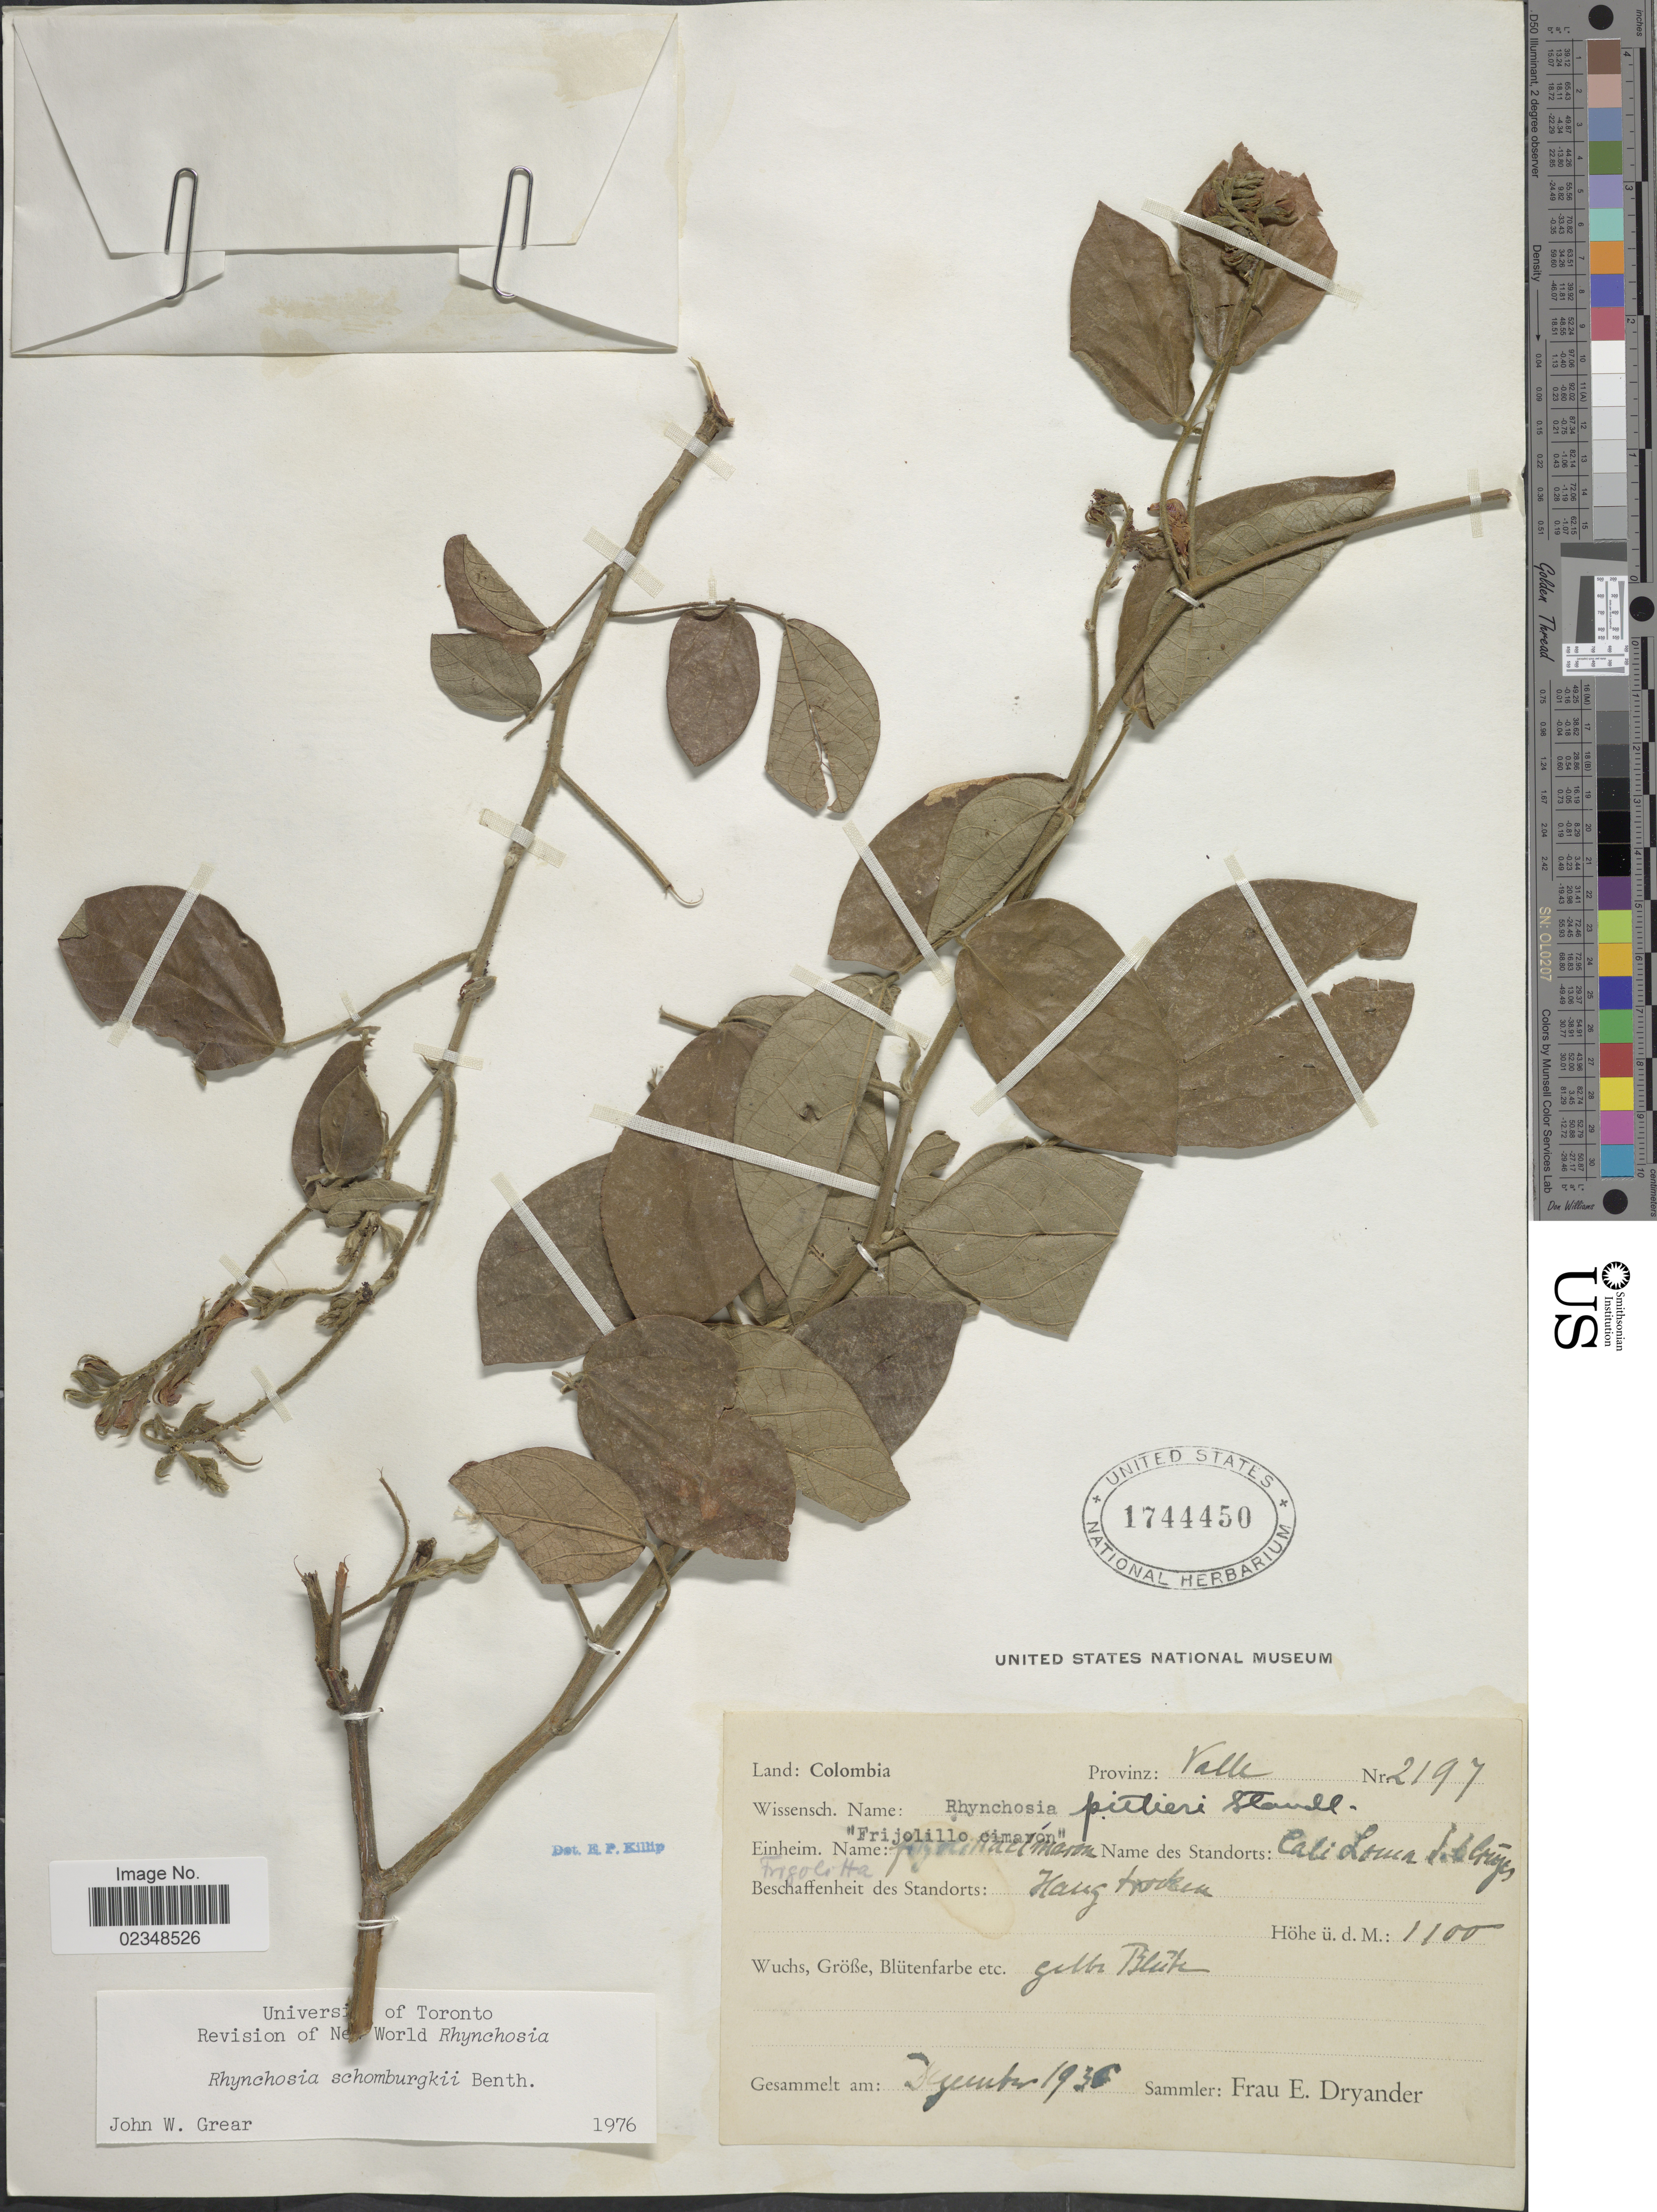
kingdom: Plantae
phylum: Tracheophyta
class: Magnoliopsida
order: Fabales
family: Fabaceae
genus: Rhynchosia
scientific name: Rhynchosia schomburgkii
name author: Benth. in Mart.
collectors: F. Dryander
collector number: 2197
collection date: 1936-12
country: Colombia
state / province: Valle del Cauca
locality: Provinz Valle, Cali Loma del Croges [interpreted]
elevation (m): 1100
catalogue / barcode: US 1744450